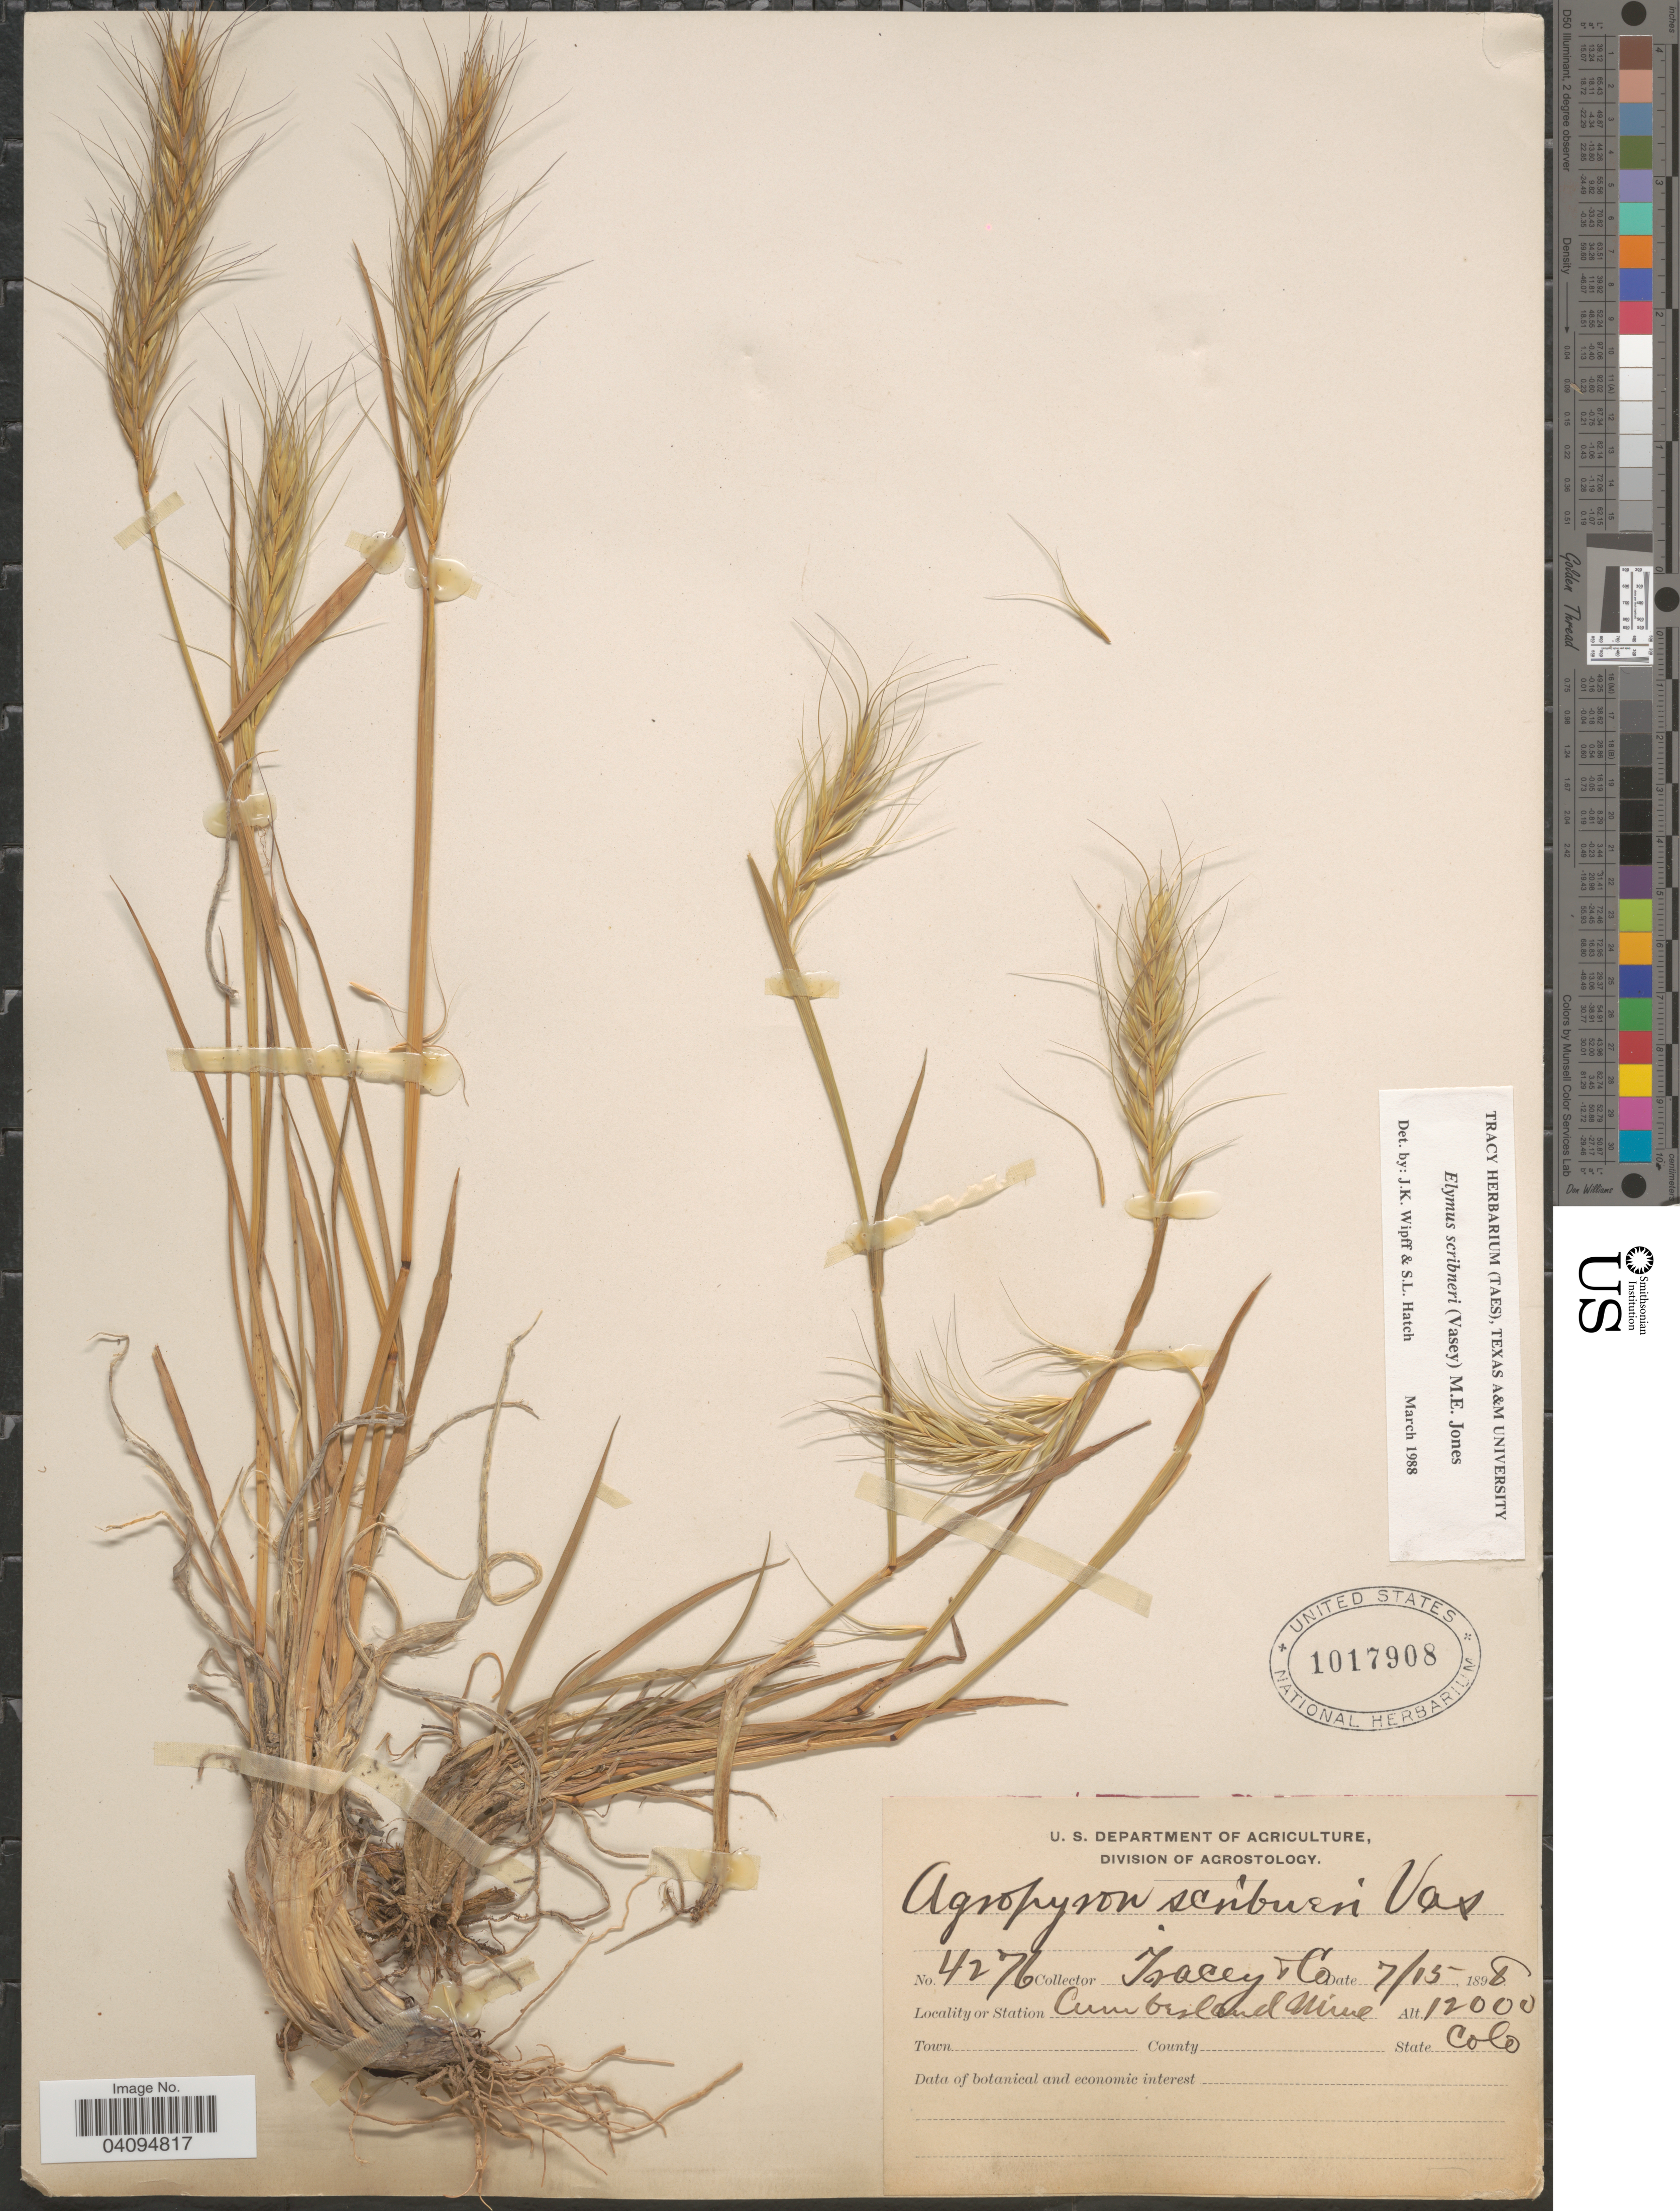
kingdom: Plantae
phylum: Tracheophyta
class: Liliopsida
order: Poales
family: Poaceae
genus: Elymus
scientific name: Elymus scribneri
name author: (Vasey) M.E. Jones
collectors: Tracey & et al.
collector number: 4276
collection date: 1898-07-15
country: United States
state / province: Colorado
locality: Cumberland Mine.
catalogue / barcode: US 1017908